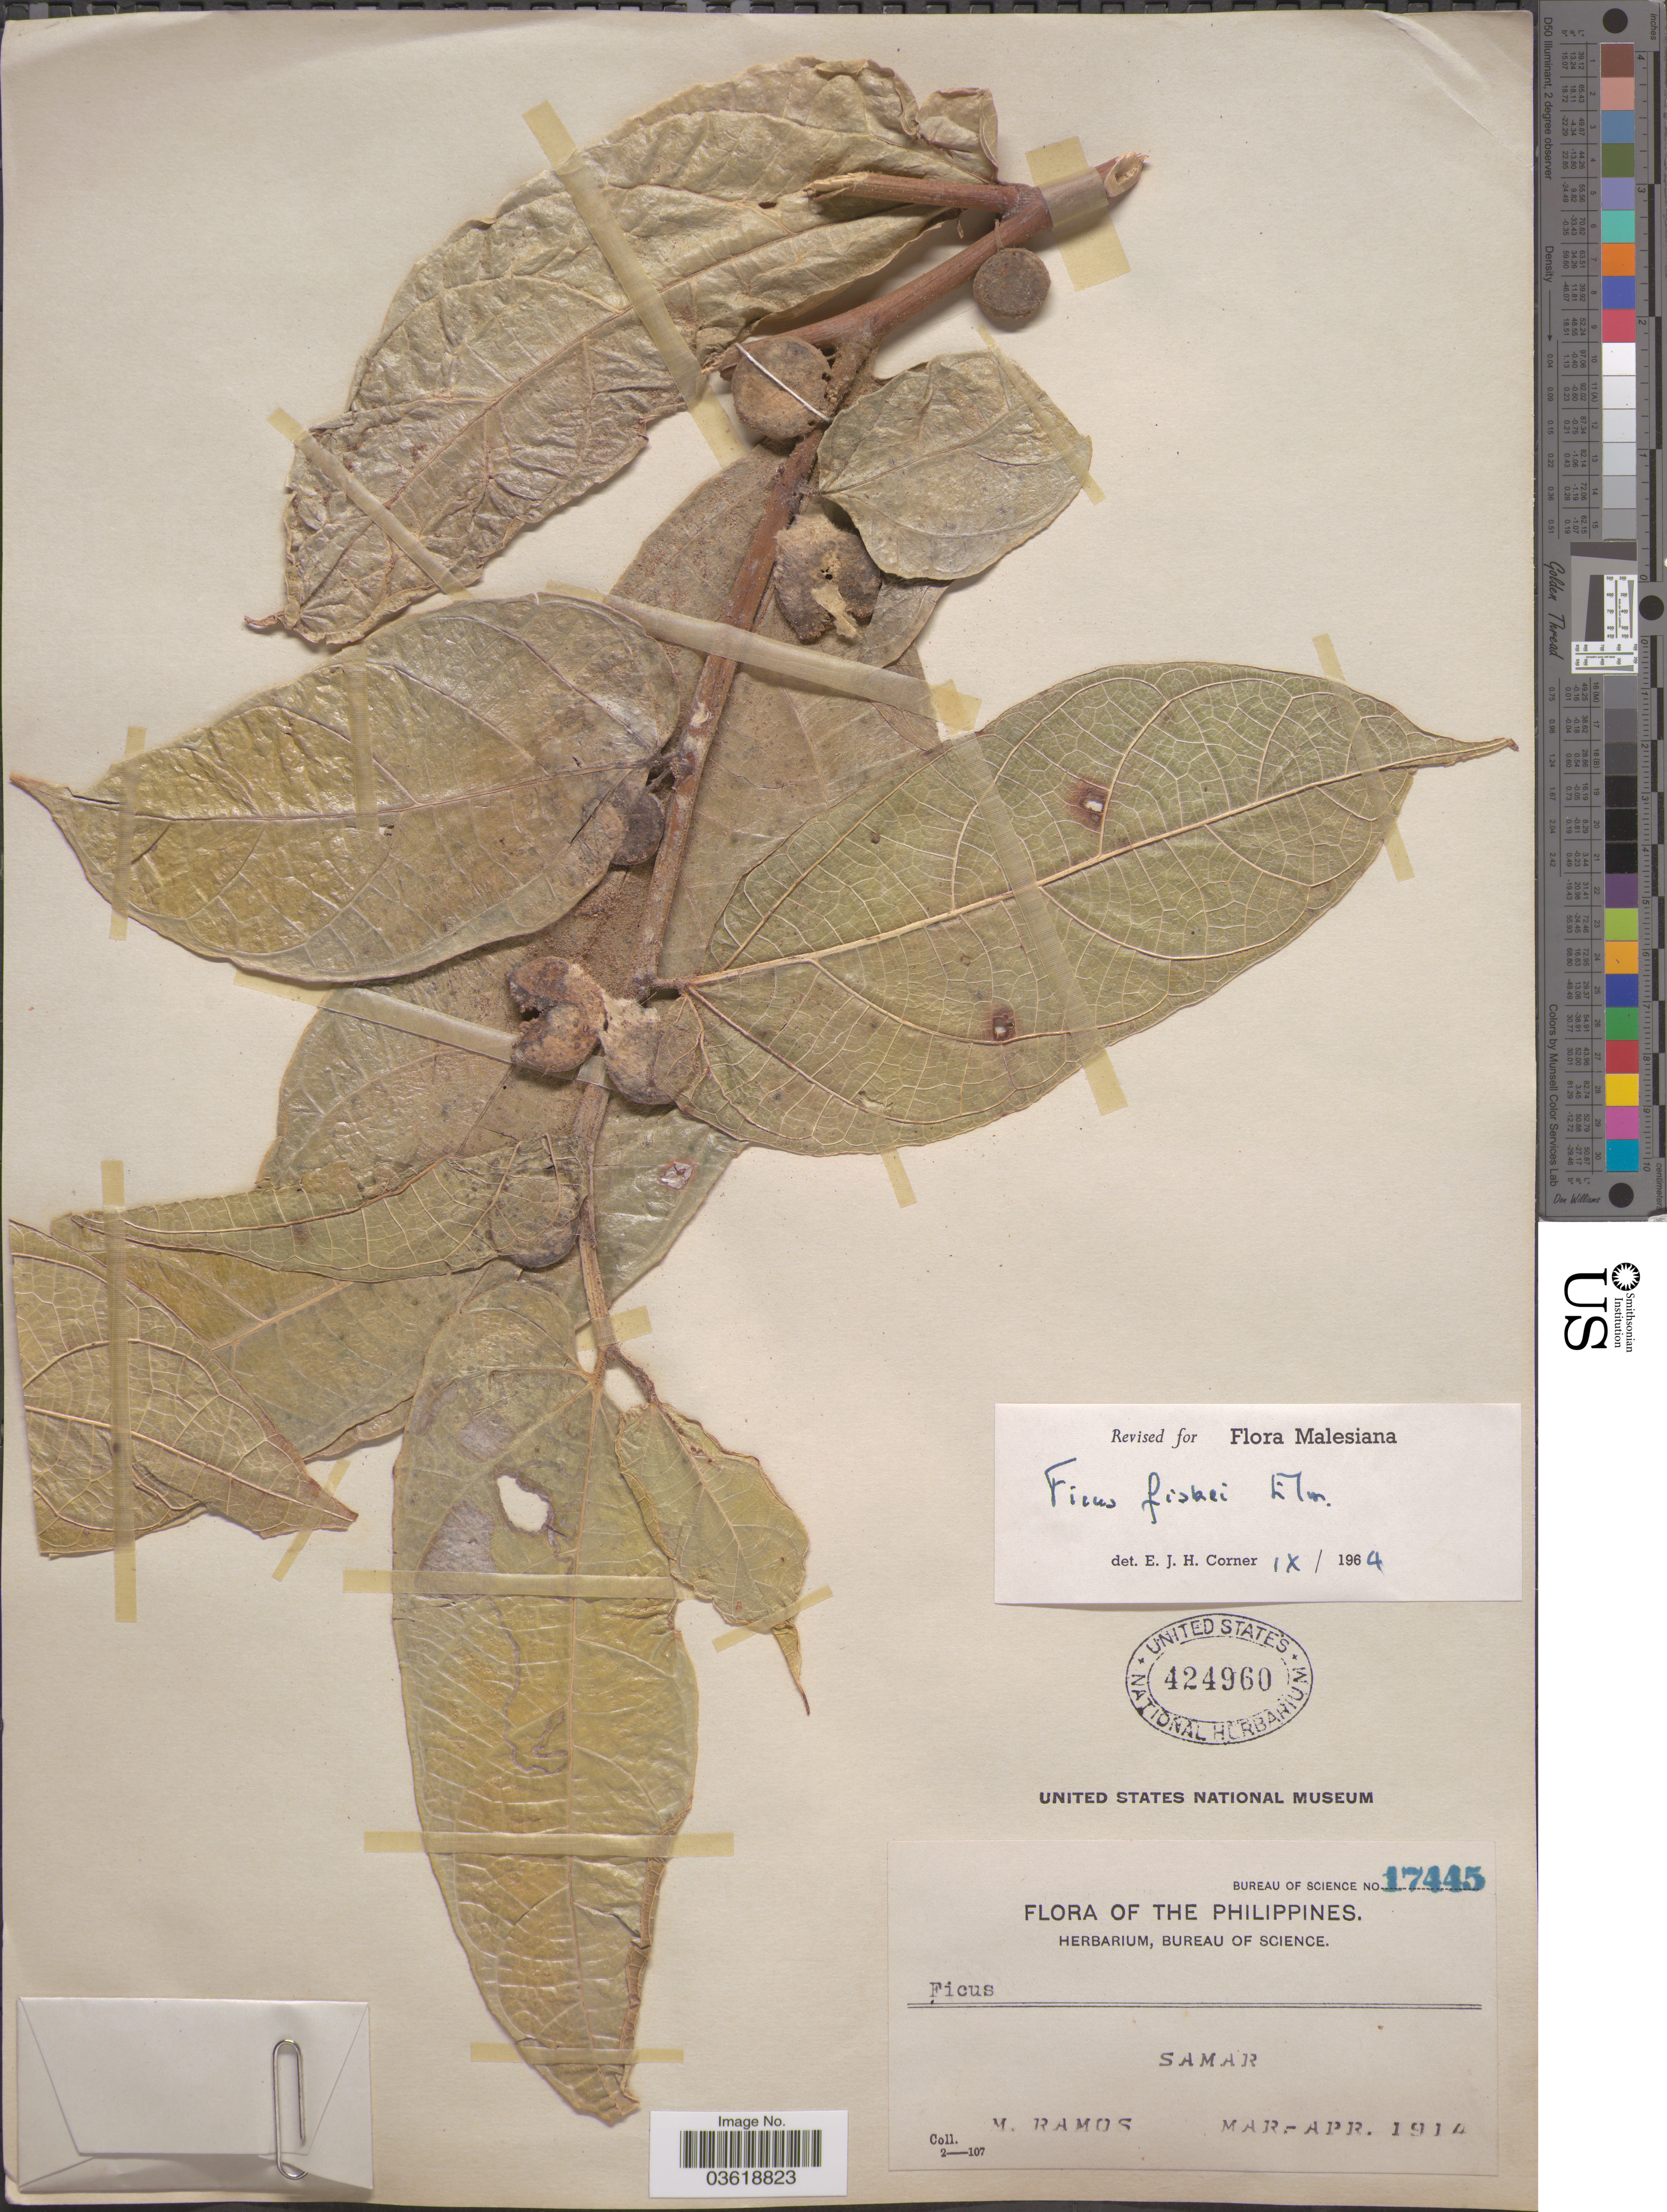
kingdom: Plantae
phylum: Tracheophyta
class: Magnoliopsida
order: Rosales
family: Moraceae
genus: Ficus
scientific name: Ficus fiskei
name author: Elmer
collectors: M. Ramos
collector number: Bureau of Science 17445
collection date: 1914-03/1914-04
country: Philippines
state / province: Eastern Visayas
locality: Samar.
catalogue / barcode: US 424960